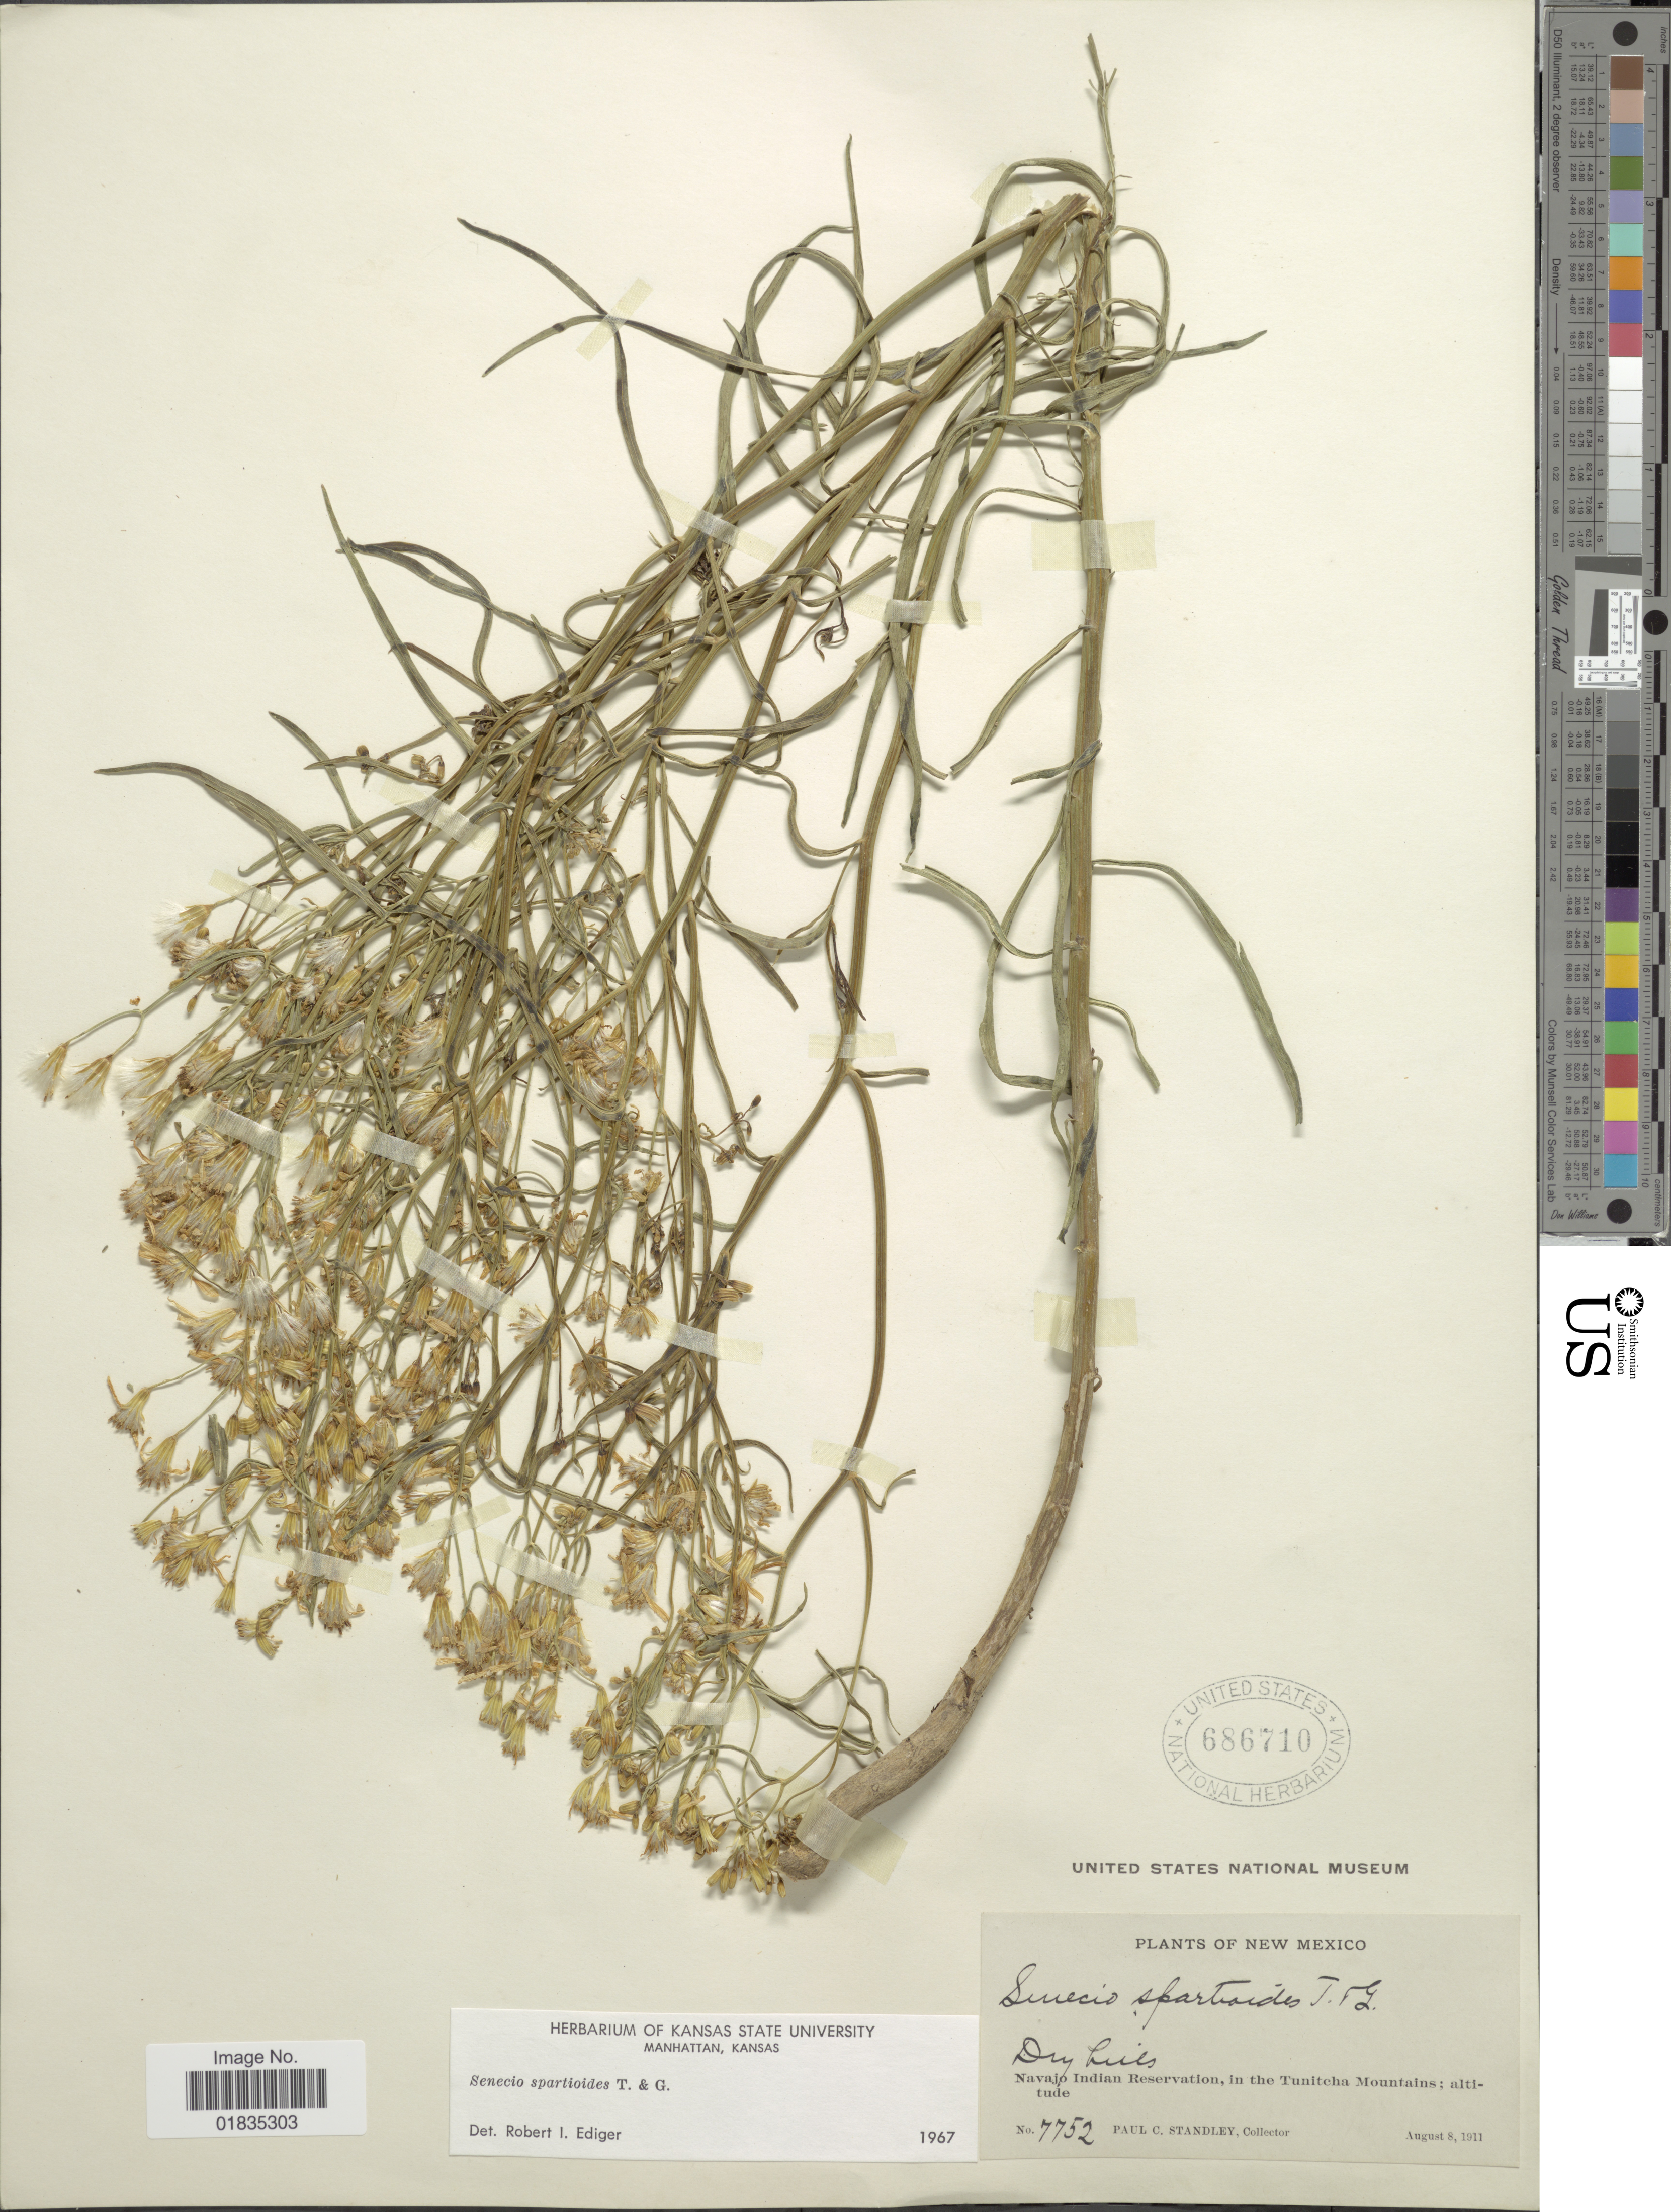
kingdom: Plantae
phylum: Tracheophyta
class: Magnoliopsida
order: Asterales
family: Asteraceae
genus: Senecio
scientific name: Senecio spartioides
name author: Torr. & A. Gray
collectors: P. C. Standley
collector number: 7752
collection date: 1911-08-08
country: United States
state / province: New Mexico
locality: Dry hills, Navajo Indian Reservation, in the Tunitcha Mountains.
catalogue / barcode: US 686710